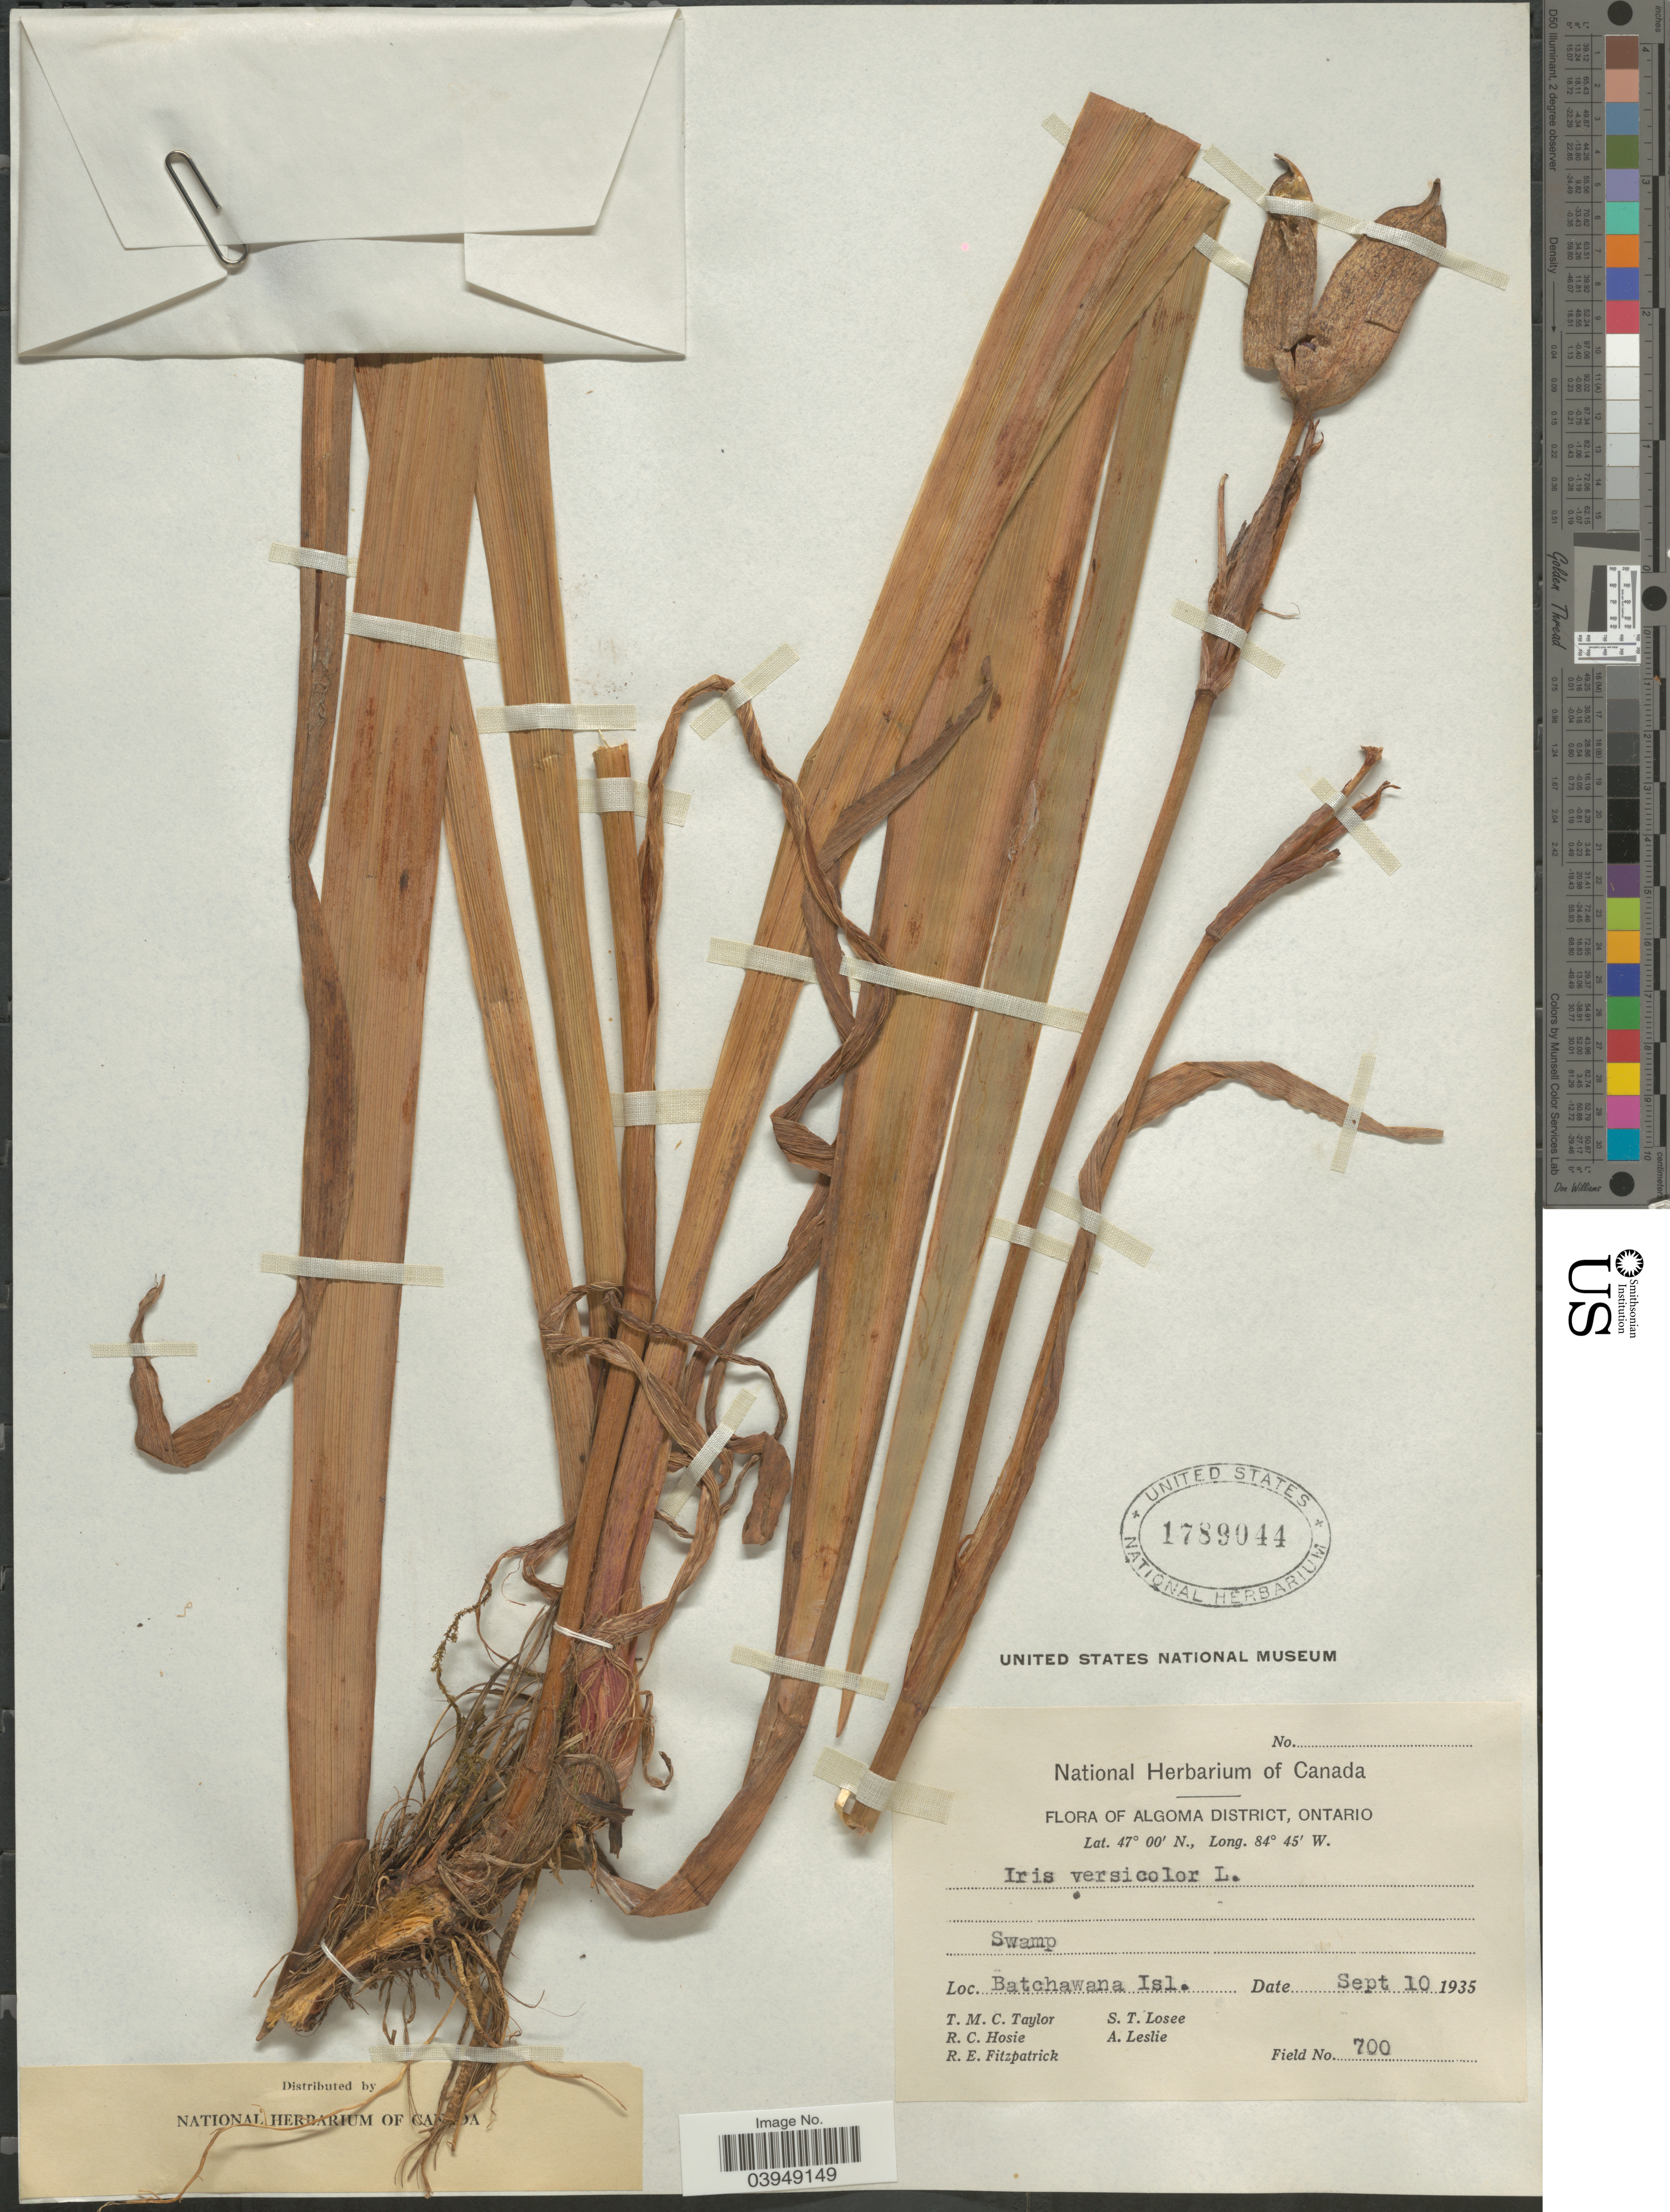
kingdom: Plantae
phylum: Tracheophyta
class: Liliopsida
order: Asparagales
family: Iridaceae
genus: Iris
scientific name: Iris versicolor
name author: L.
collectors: T. M. C. Taylor, R. Hosie, R. Fitzpatrick, S. Losee & A. Leslie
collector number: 700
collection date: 1935-09-10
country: Canada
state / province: Ontario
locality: Algoma District. Batchawana Isl.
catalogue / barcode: US 1789044